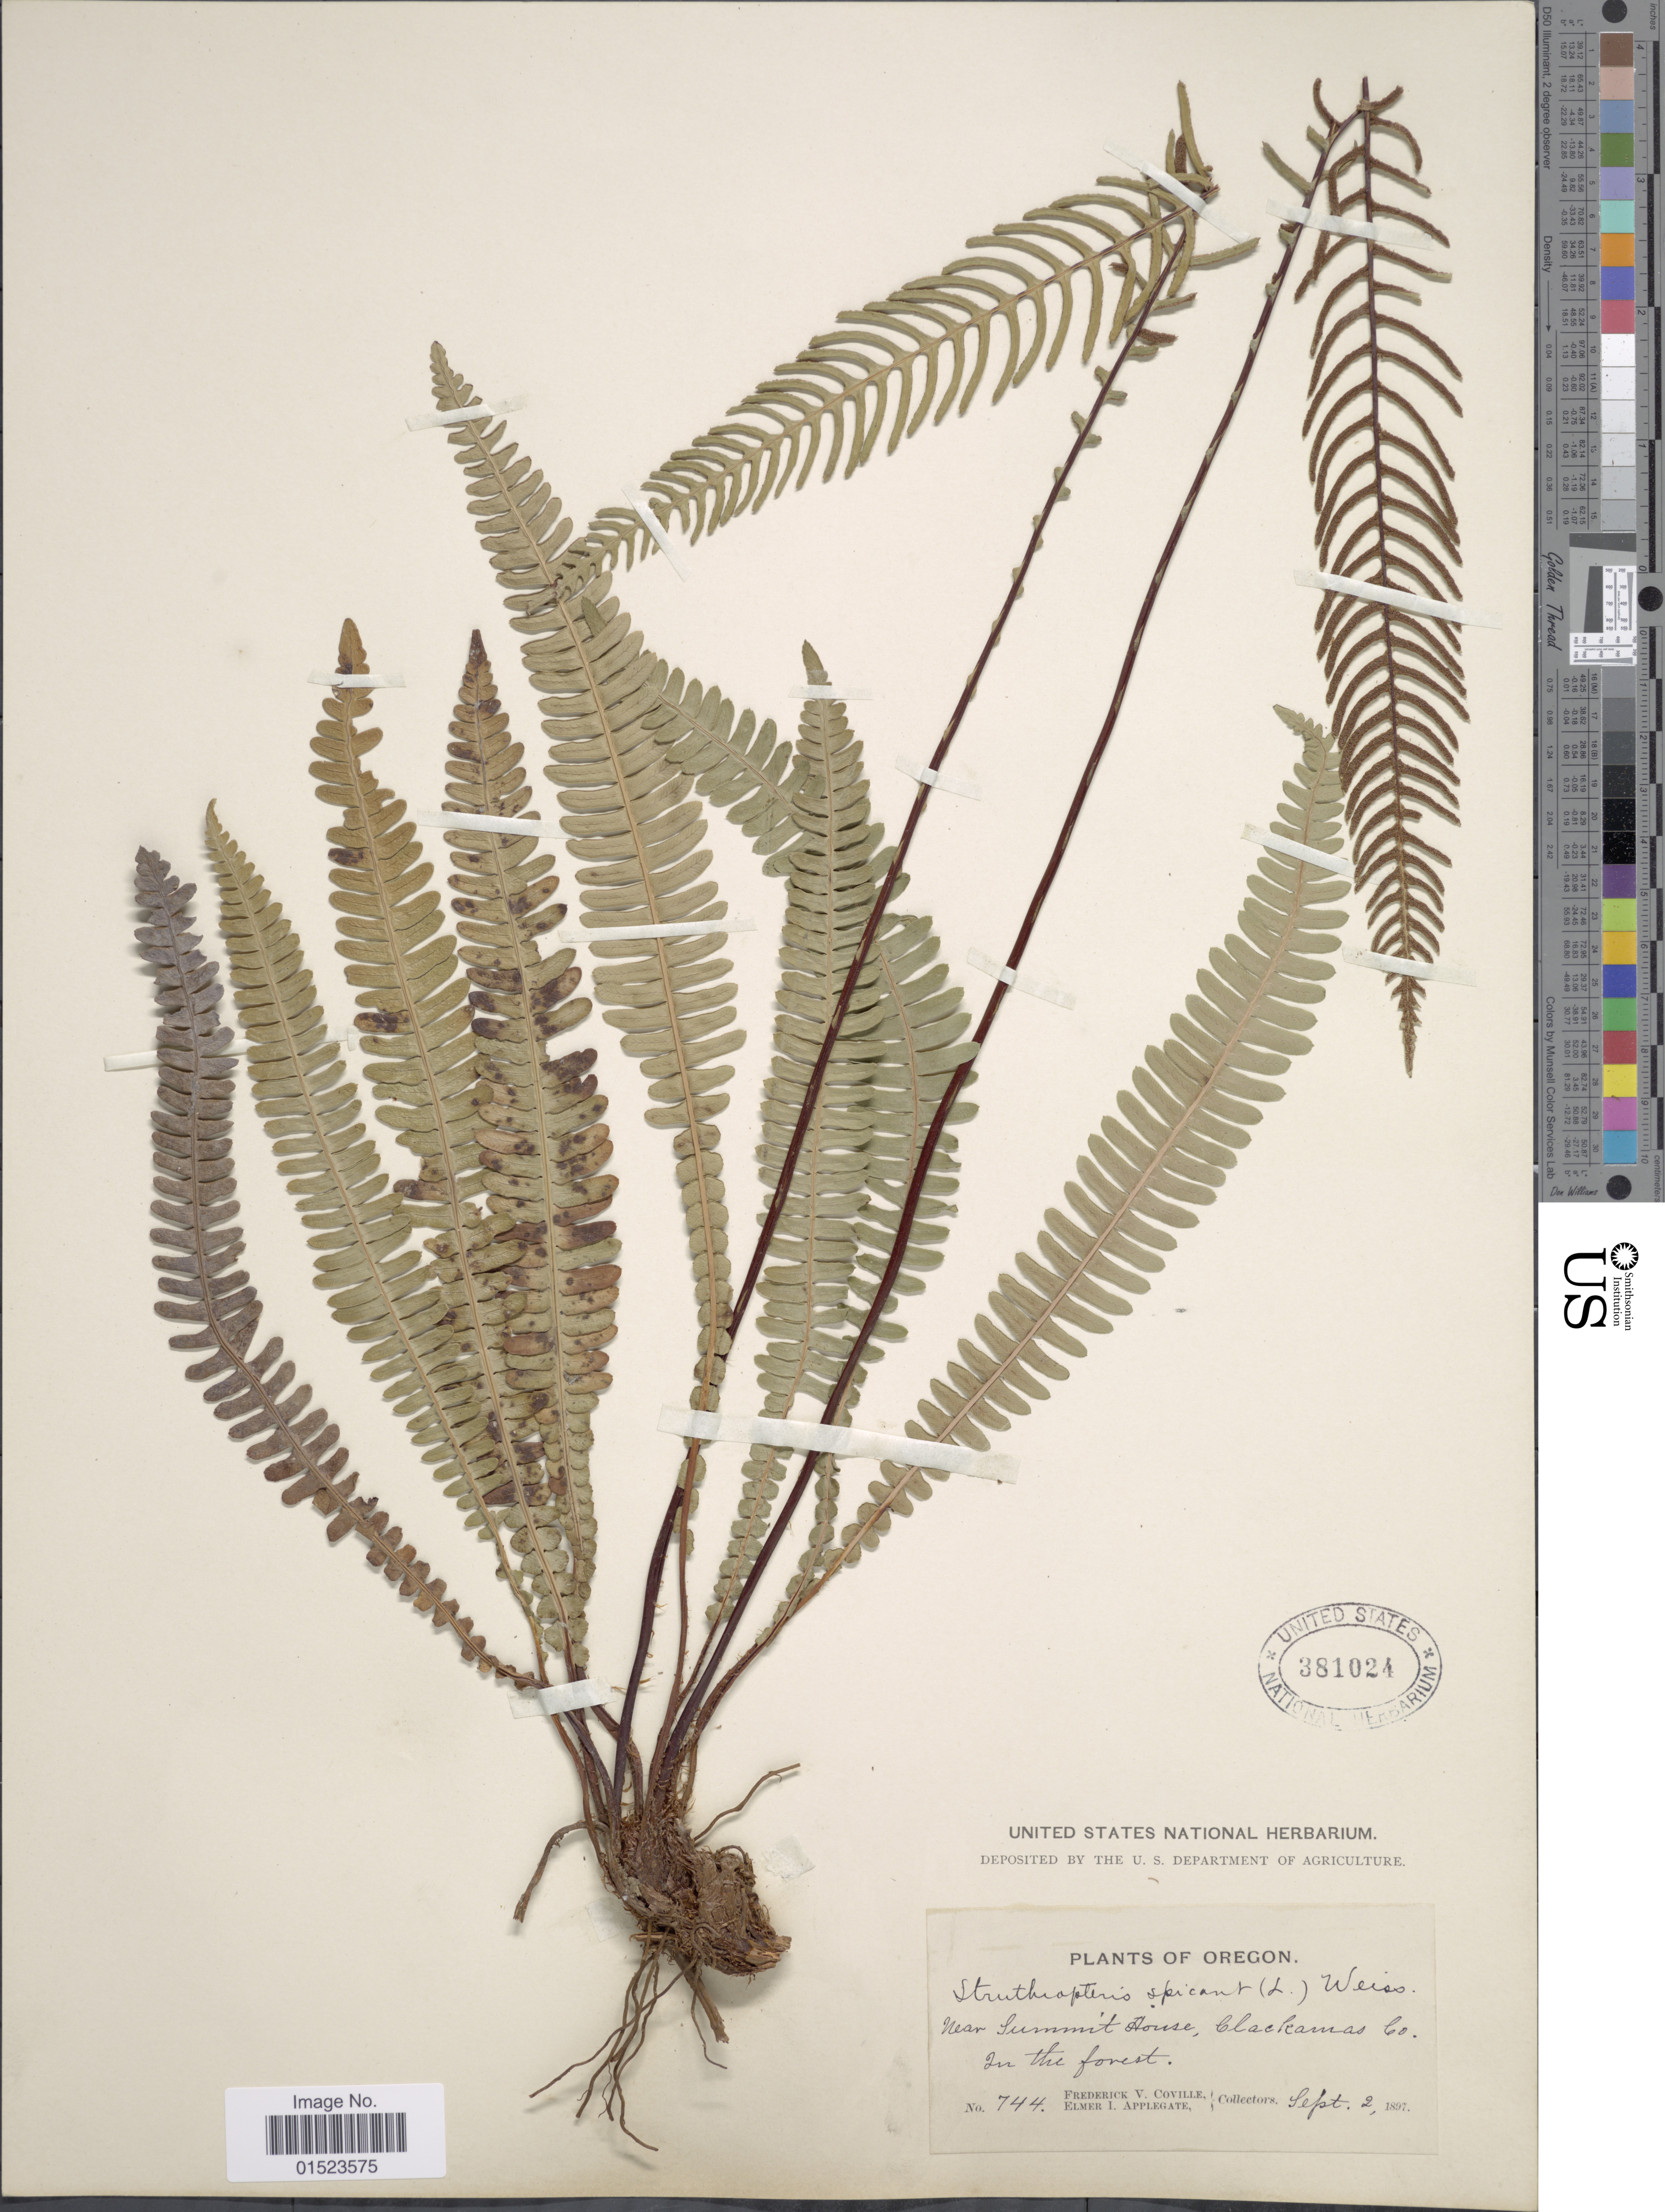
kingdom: Plantae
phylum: Tracheophyta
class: Polypodiopsida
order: Polypodiales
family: Blechnaceae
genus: Blechnum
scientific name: Blechnum spicant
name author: (L.) Sm.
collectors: F. V. Coville & E. I. Applegate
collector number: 744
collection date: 1897-09-02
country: United States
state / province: Oregon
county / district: Clackamas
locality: Near Summit House, Clackamas Co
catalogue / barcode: US 381024